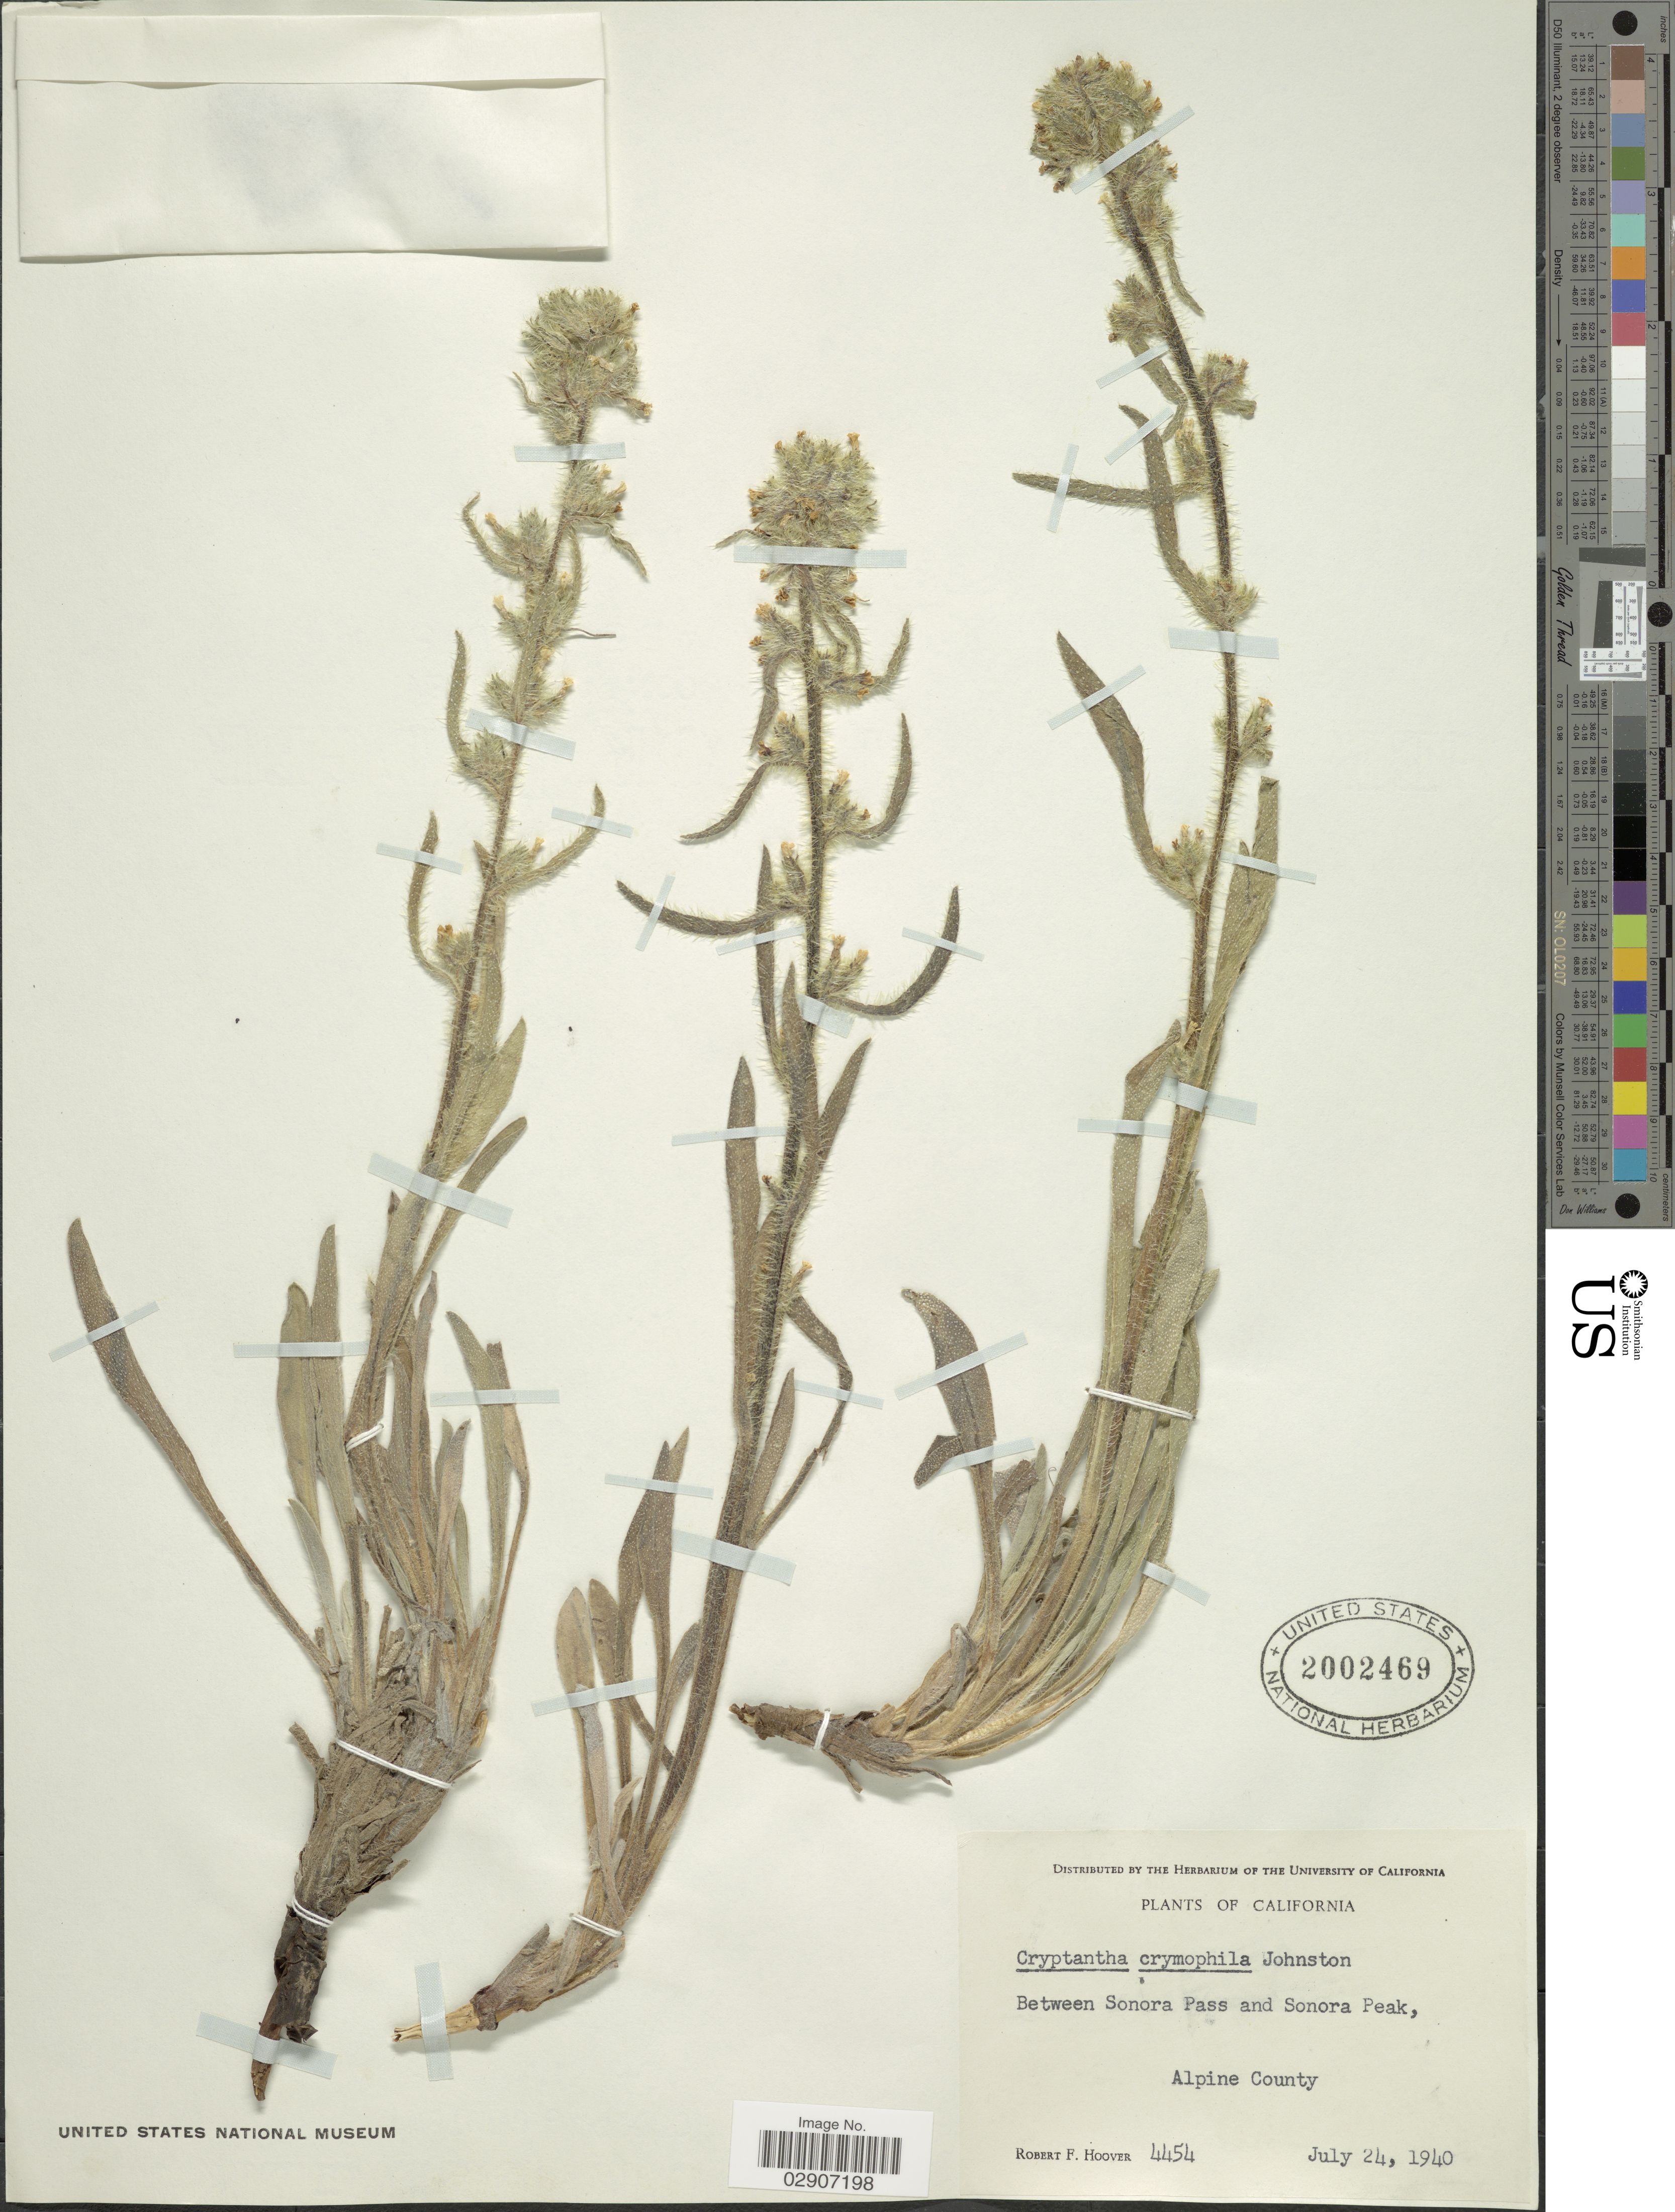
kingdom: Plantae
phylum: Tracheophyta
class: Magnoliopsida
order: Boraginales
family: Boraginaceae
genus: Cryptantha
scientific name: Cryptantha crymophila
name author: I.M. Johnst.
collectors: R. F. Hoover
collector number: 4454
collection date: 1940-07-24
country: United States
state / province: California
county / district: Alpine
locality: Between Sonora Pass and Sonora Peak, Alpine County.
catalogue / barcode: US 2002469